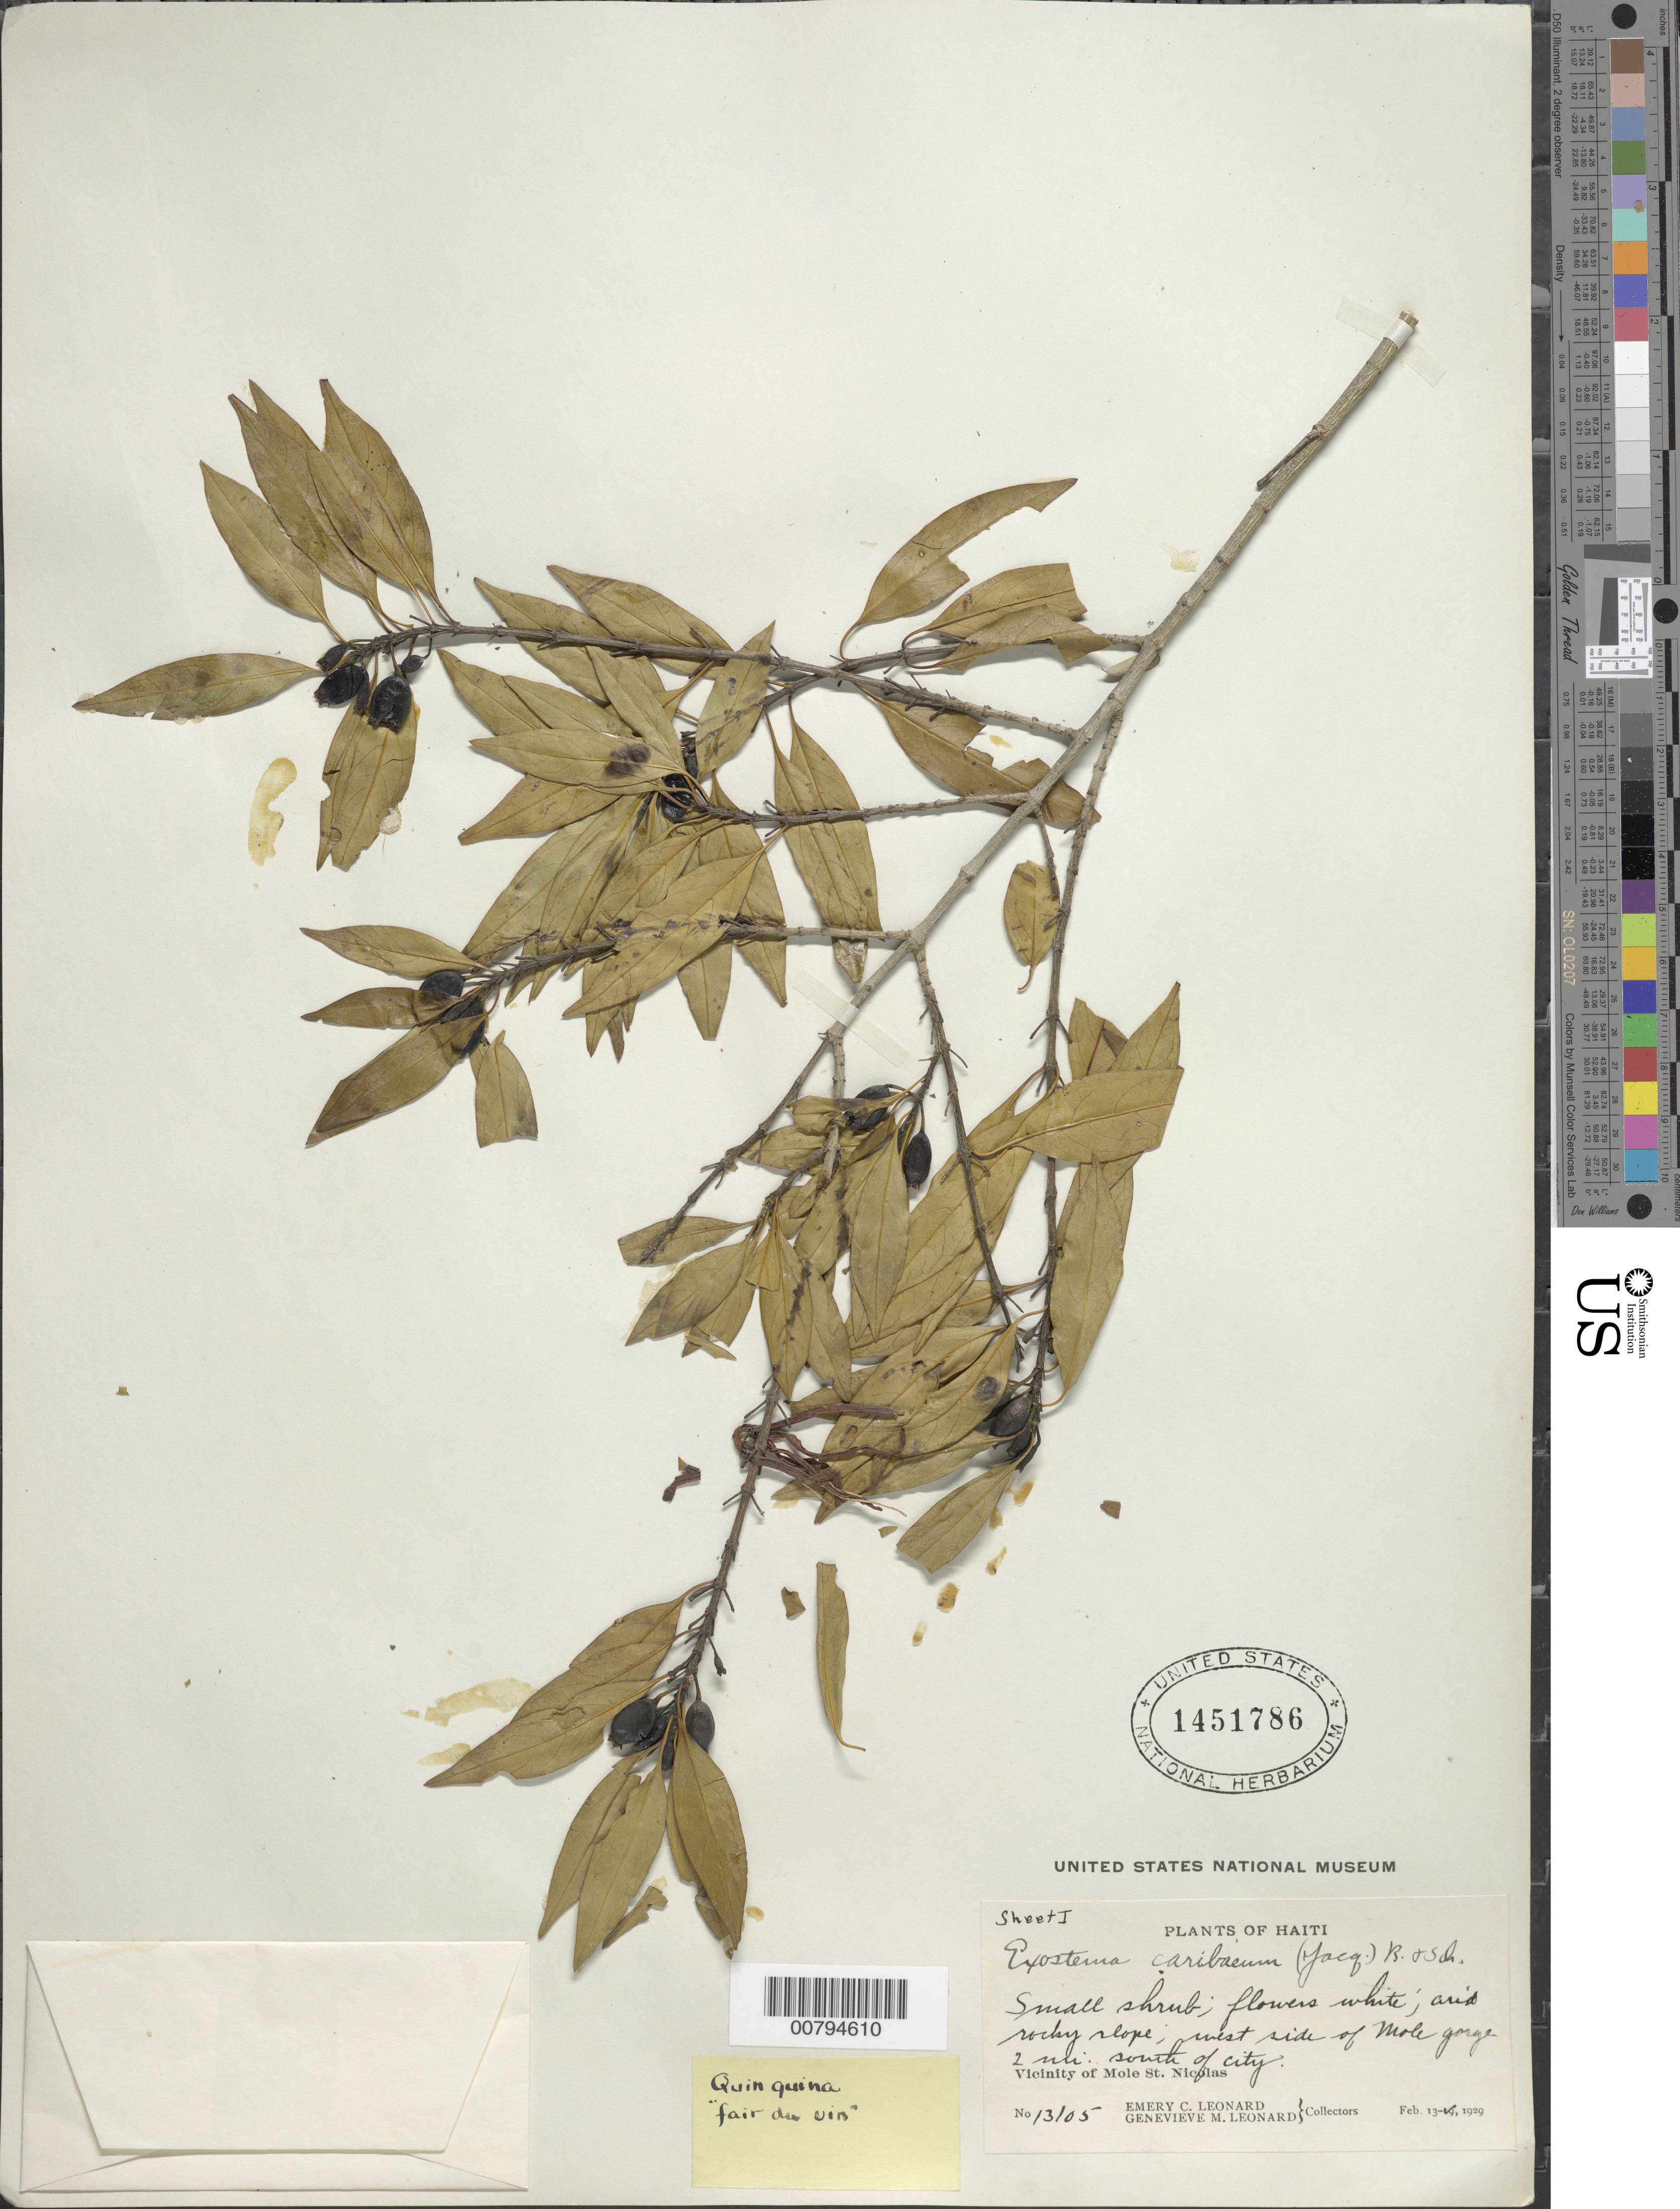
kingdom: Plantae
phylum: Tracheophyta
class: Magnoliopsida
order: Gentianales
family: Rubiaceae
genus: Exostema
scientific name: Exostema caribaeum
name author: (Jacq.) Roem. & Schult.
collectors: E. C. Leonard & G. M. Leonard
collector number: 13105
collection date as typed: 13 Feb 1929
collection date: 1929-02-13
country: Haiti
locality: Slope west side of Mole Gorge, 2 mi. south of city. Vicinity of Mole St. Nicolas.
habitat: Arid rocky slope, side of gorge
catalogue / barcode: US 1451786